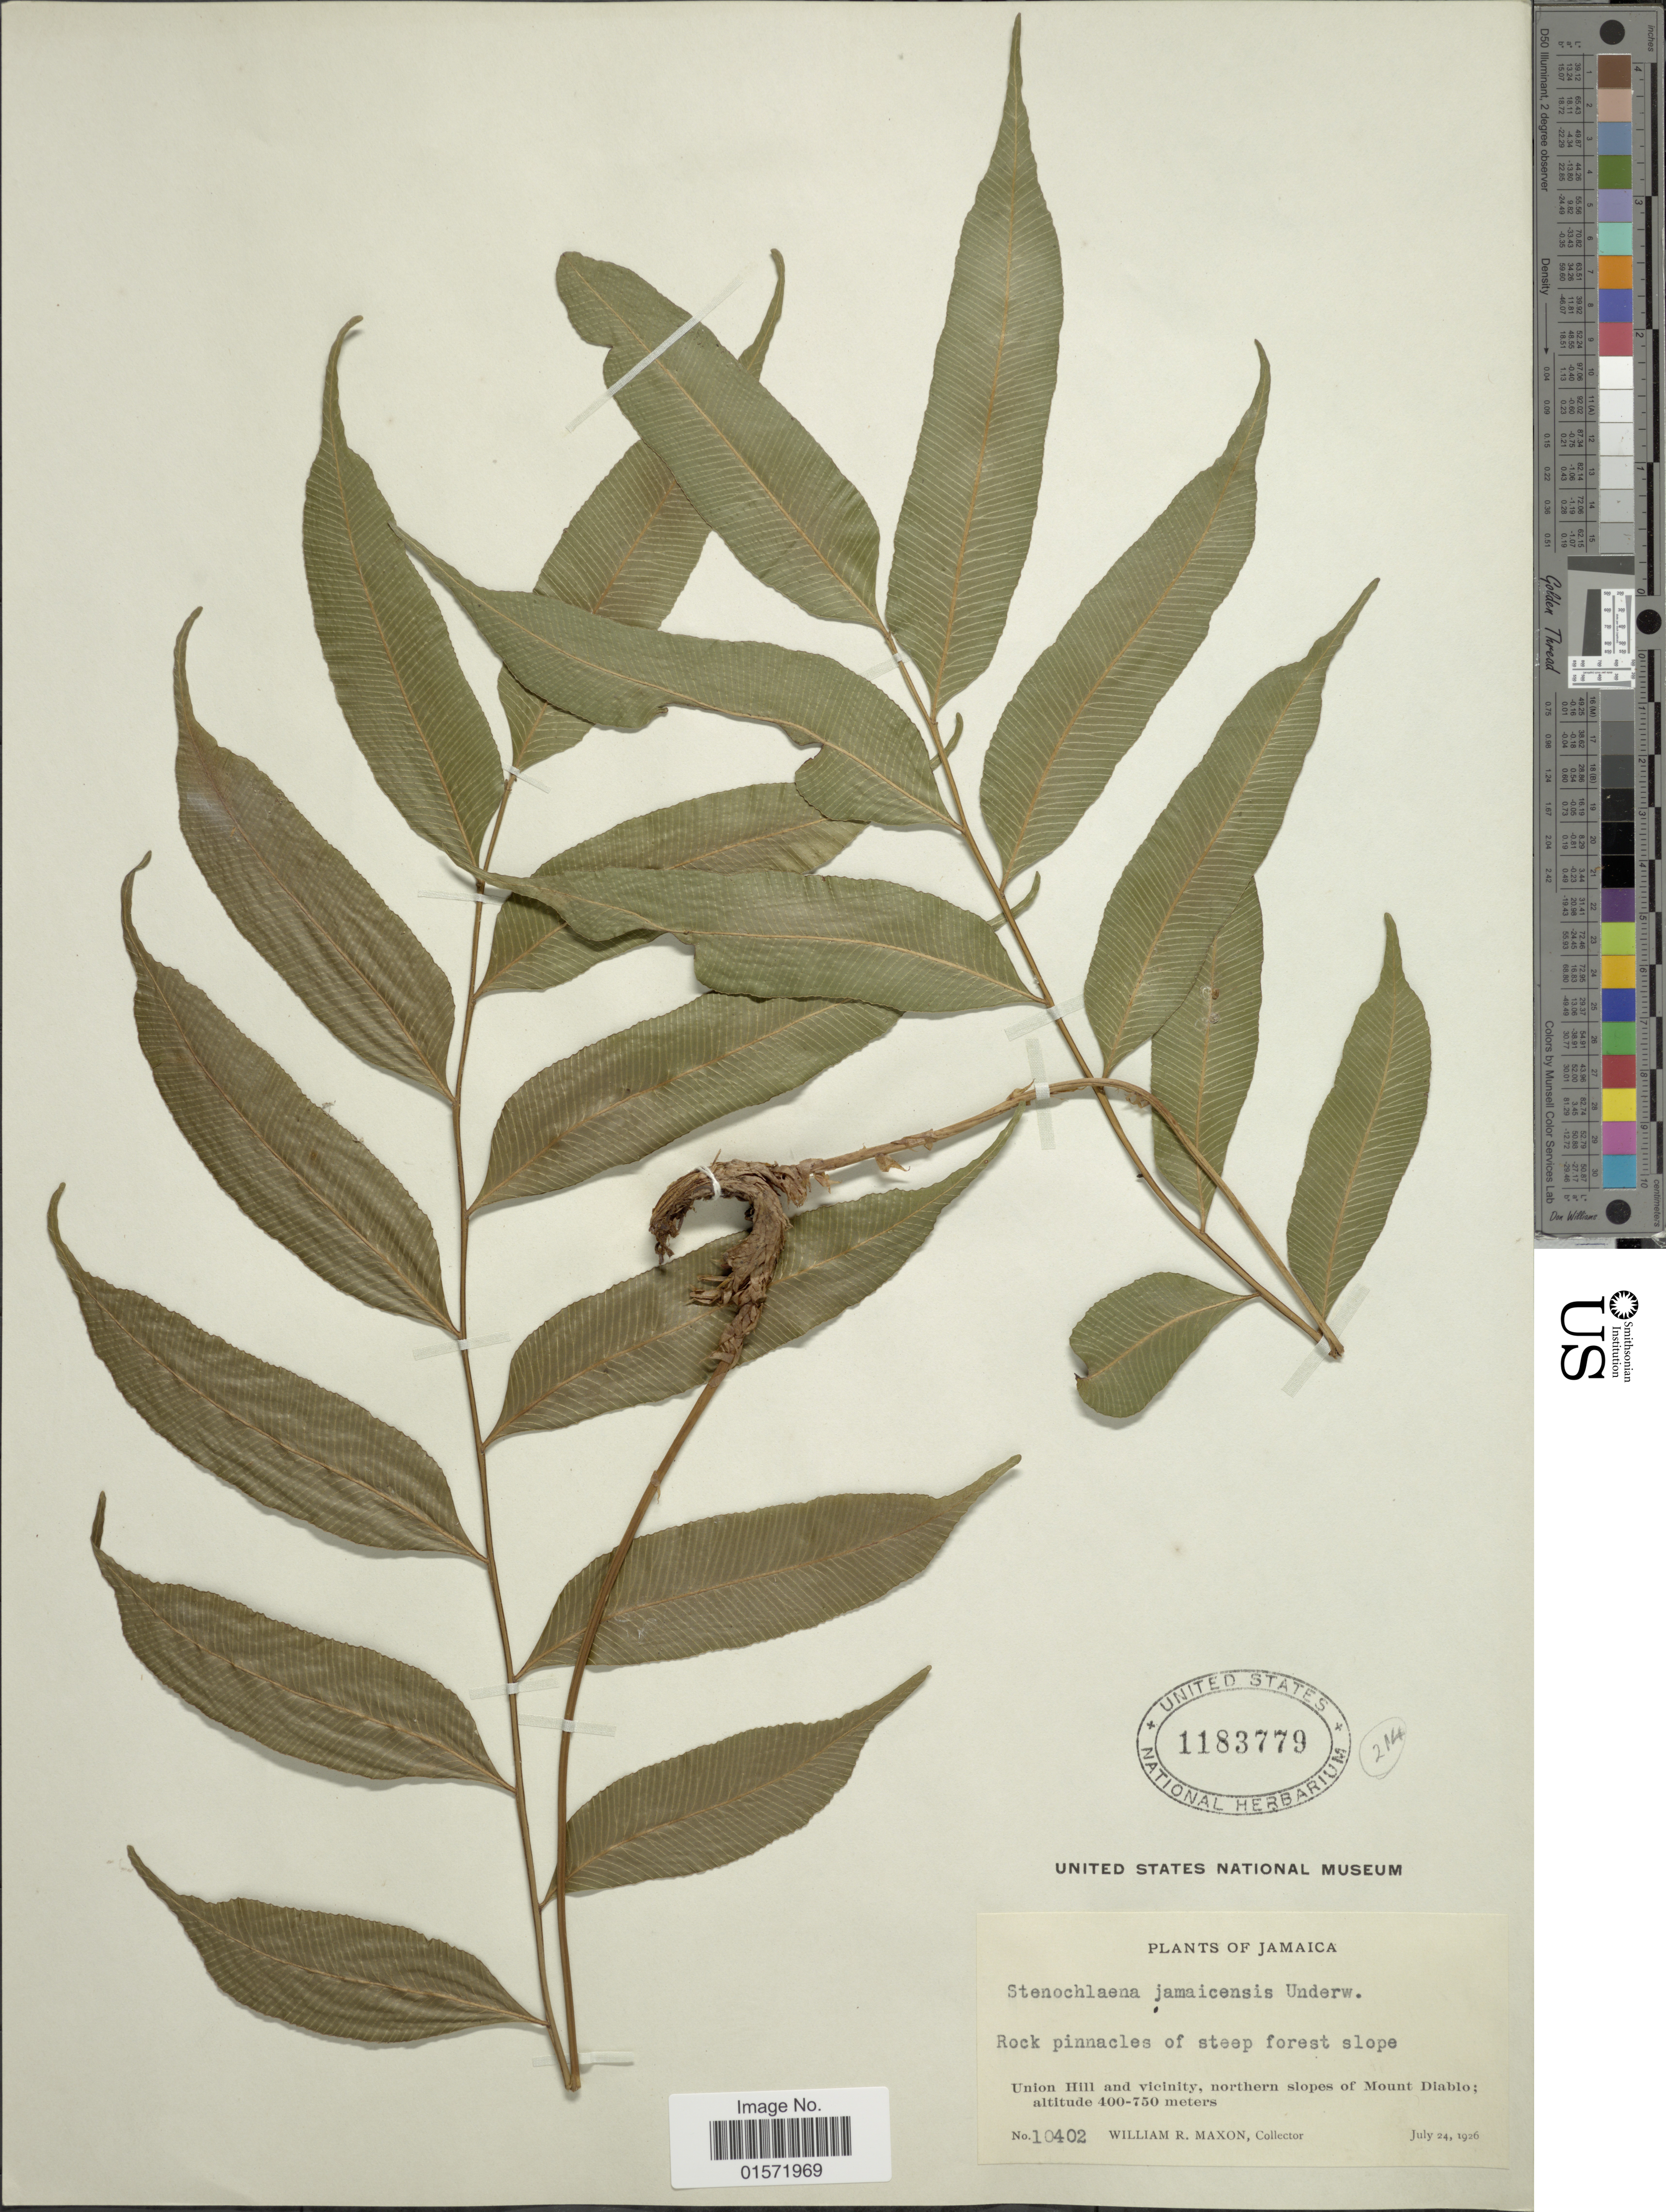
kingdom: Plantae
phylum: Tracheophyta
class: Polypodiopsida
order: Polypodiales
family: Lomariopsidaceae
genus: Lomariopsis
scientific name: Lomariopsis jamaicensis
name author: (Underw.) Holttum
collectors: W. R. Maxon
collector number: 10402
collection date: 1926-07-24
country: Jamaica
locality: Union Hill and vicinity, northern slopes of Mount Diablo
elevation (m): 400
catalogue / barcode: US 1183779